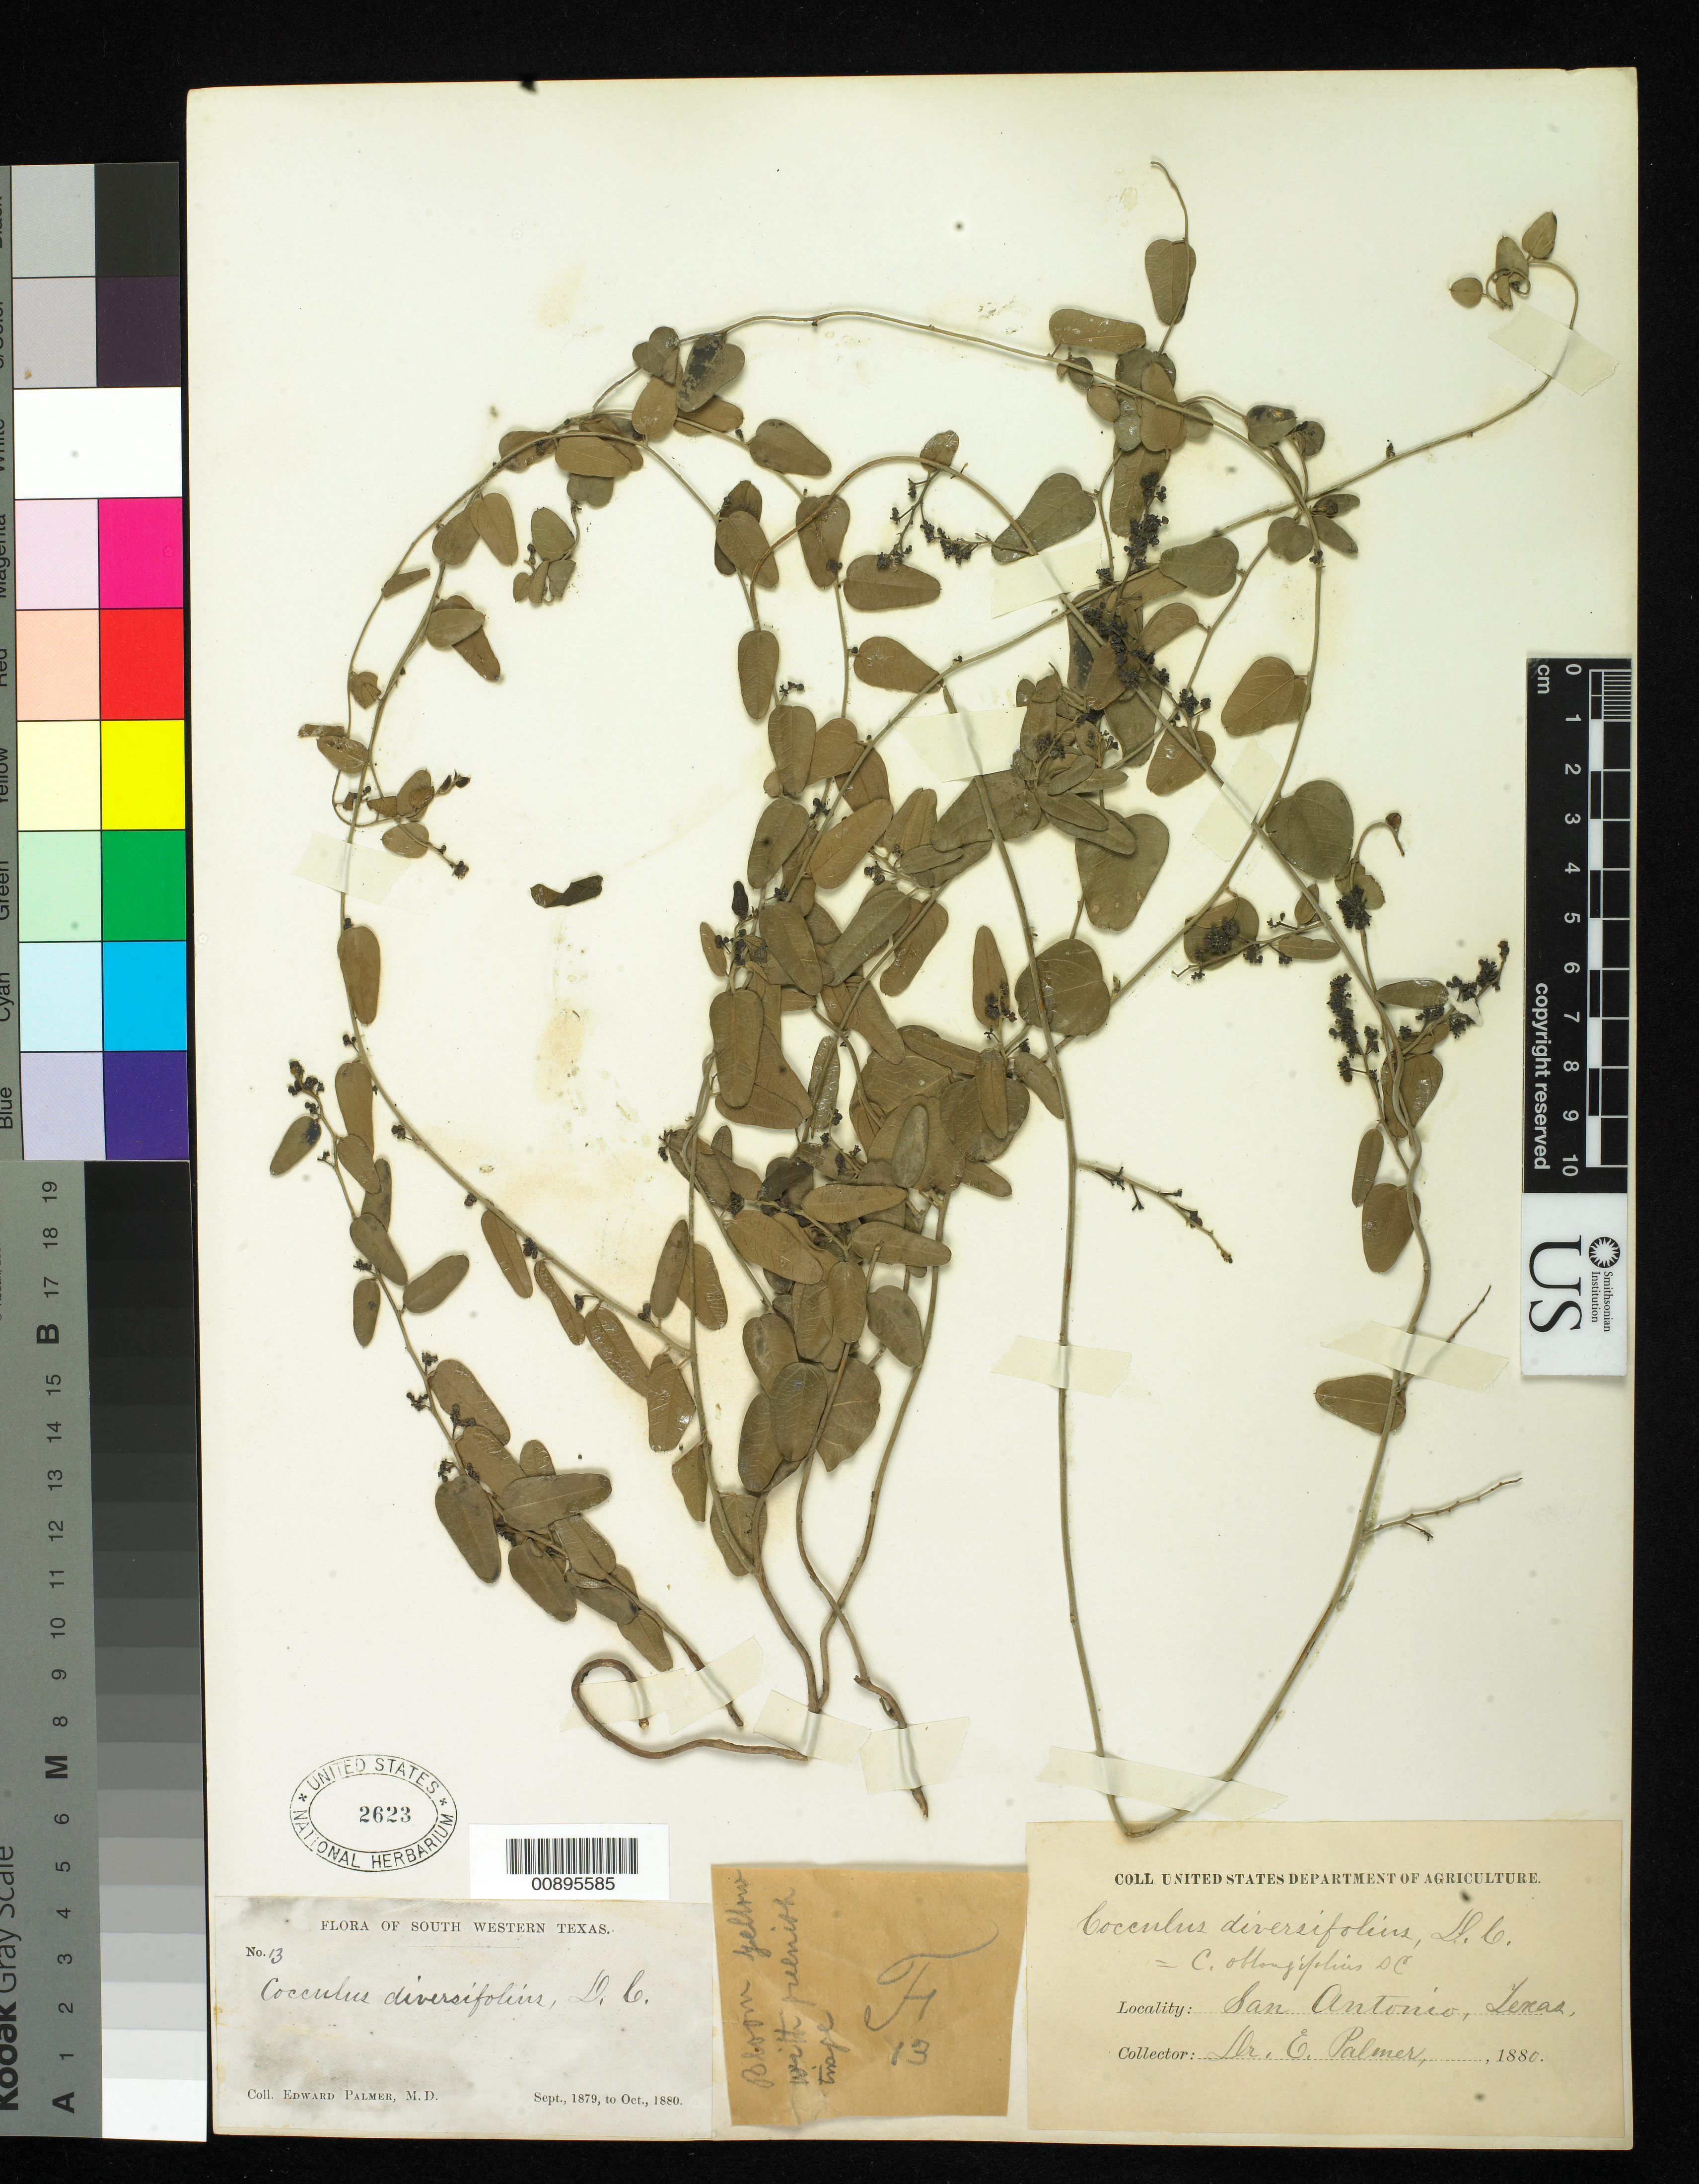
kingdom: Plantae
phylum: Tracheophyta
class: Magnoliopsida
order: Ranunculales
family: Menispermaceae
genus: Cocculus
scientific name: Cocculus diversifolius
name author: DC.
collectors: E. Palmer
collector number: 13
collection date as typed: Sep 1879 to -- Oct 1880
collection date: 1879-09/1880-10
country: United States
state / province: Texas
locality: San Antonio, Texas.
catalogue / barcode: US 2623